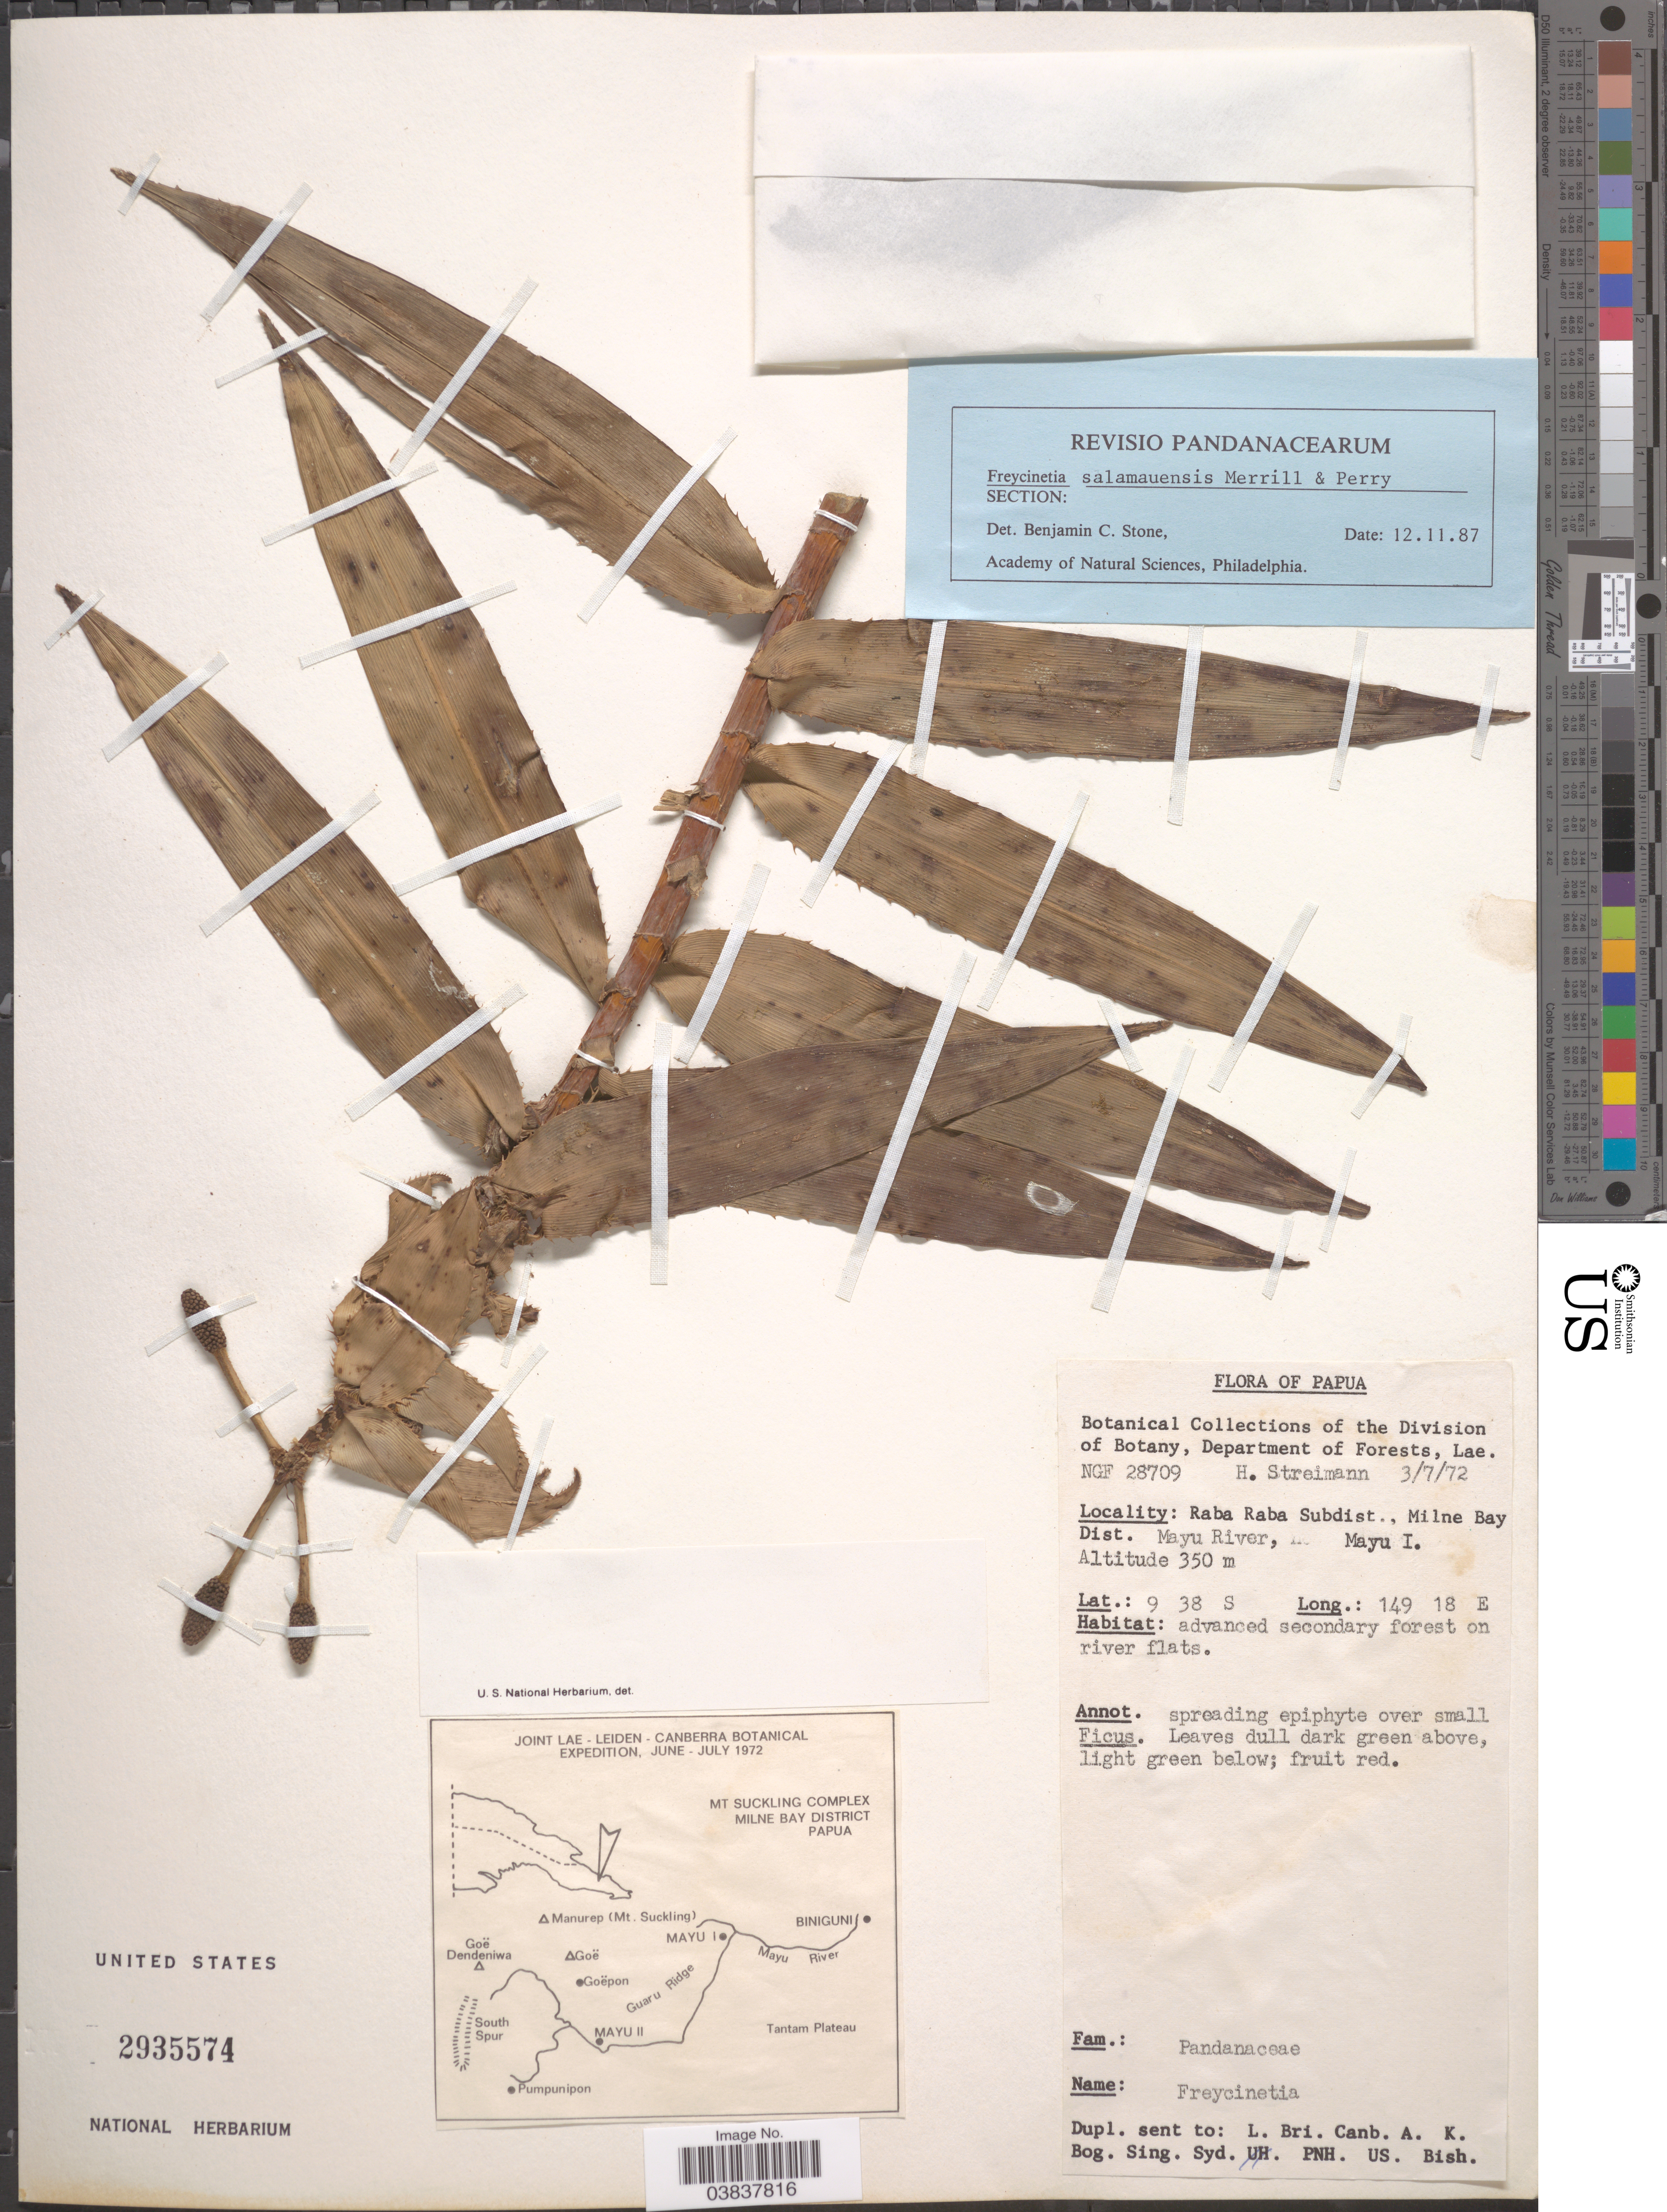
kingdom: Plantae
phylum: Tracheophyta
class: Liliopsida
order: Pandanales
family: Pandanaceae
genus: Freycinetia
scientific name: Freycinetia salamauensis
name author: Merr. & L.M. Perry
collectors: H. Streimann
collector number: NGF28709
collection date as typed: Transcribed d/m/y: 3/7/72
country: Papua New Guinea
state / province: Milne Bay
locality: Raba Raba Subdist., Milne Bay Dist. Mayu River, [illegible text] Mayyu I.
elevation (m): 350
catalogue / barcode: US 2935574